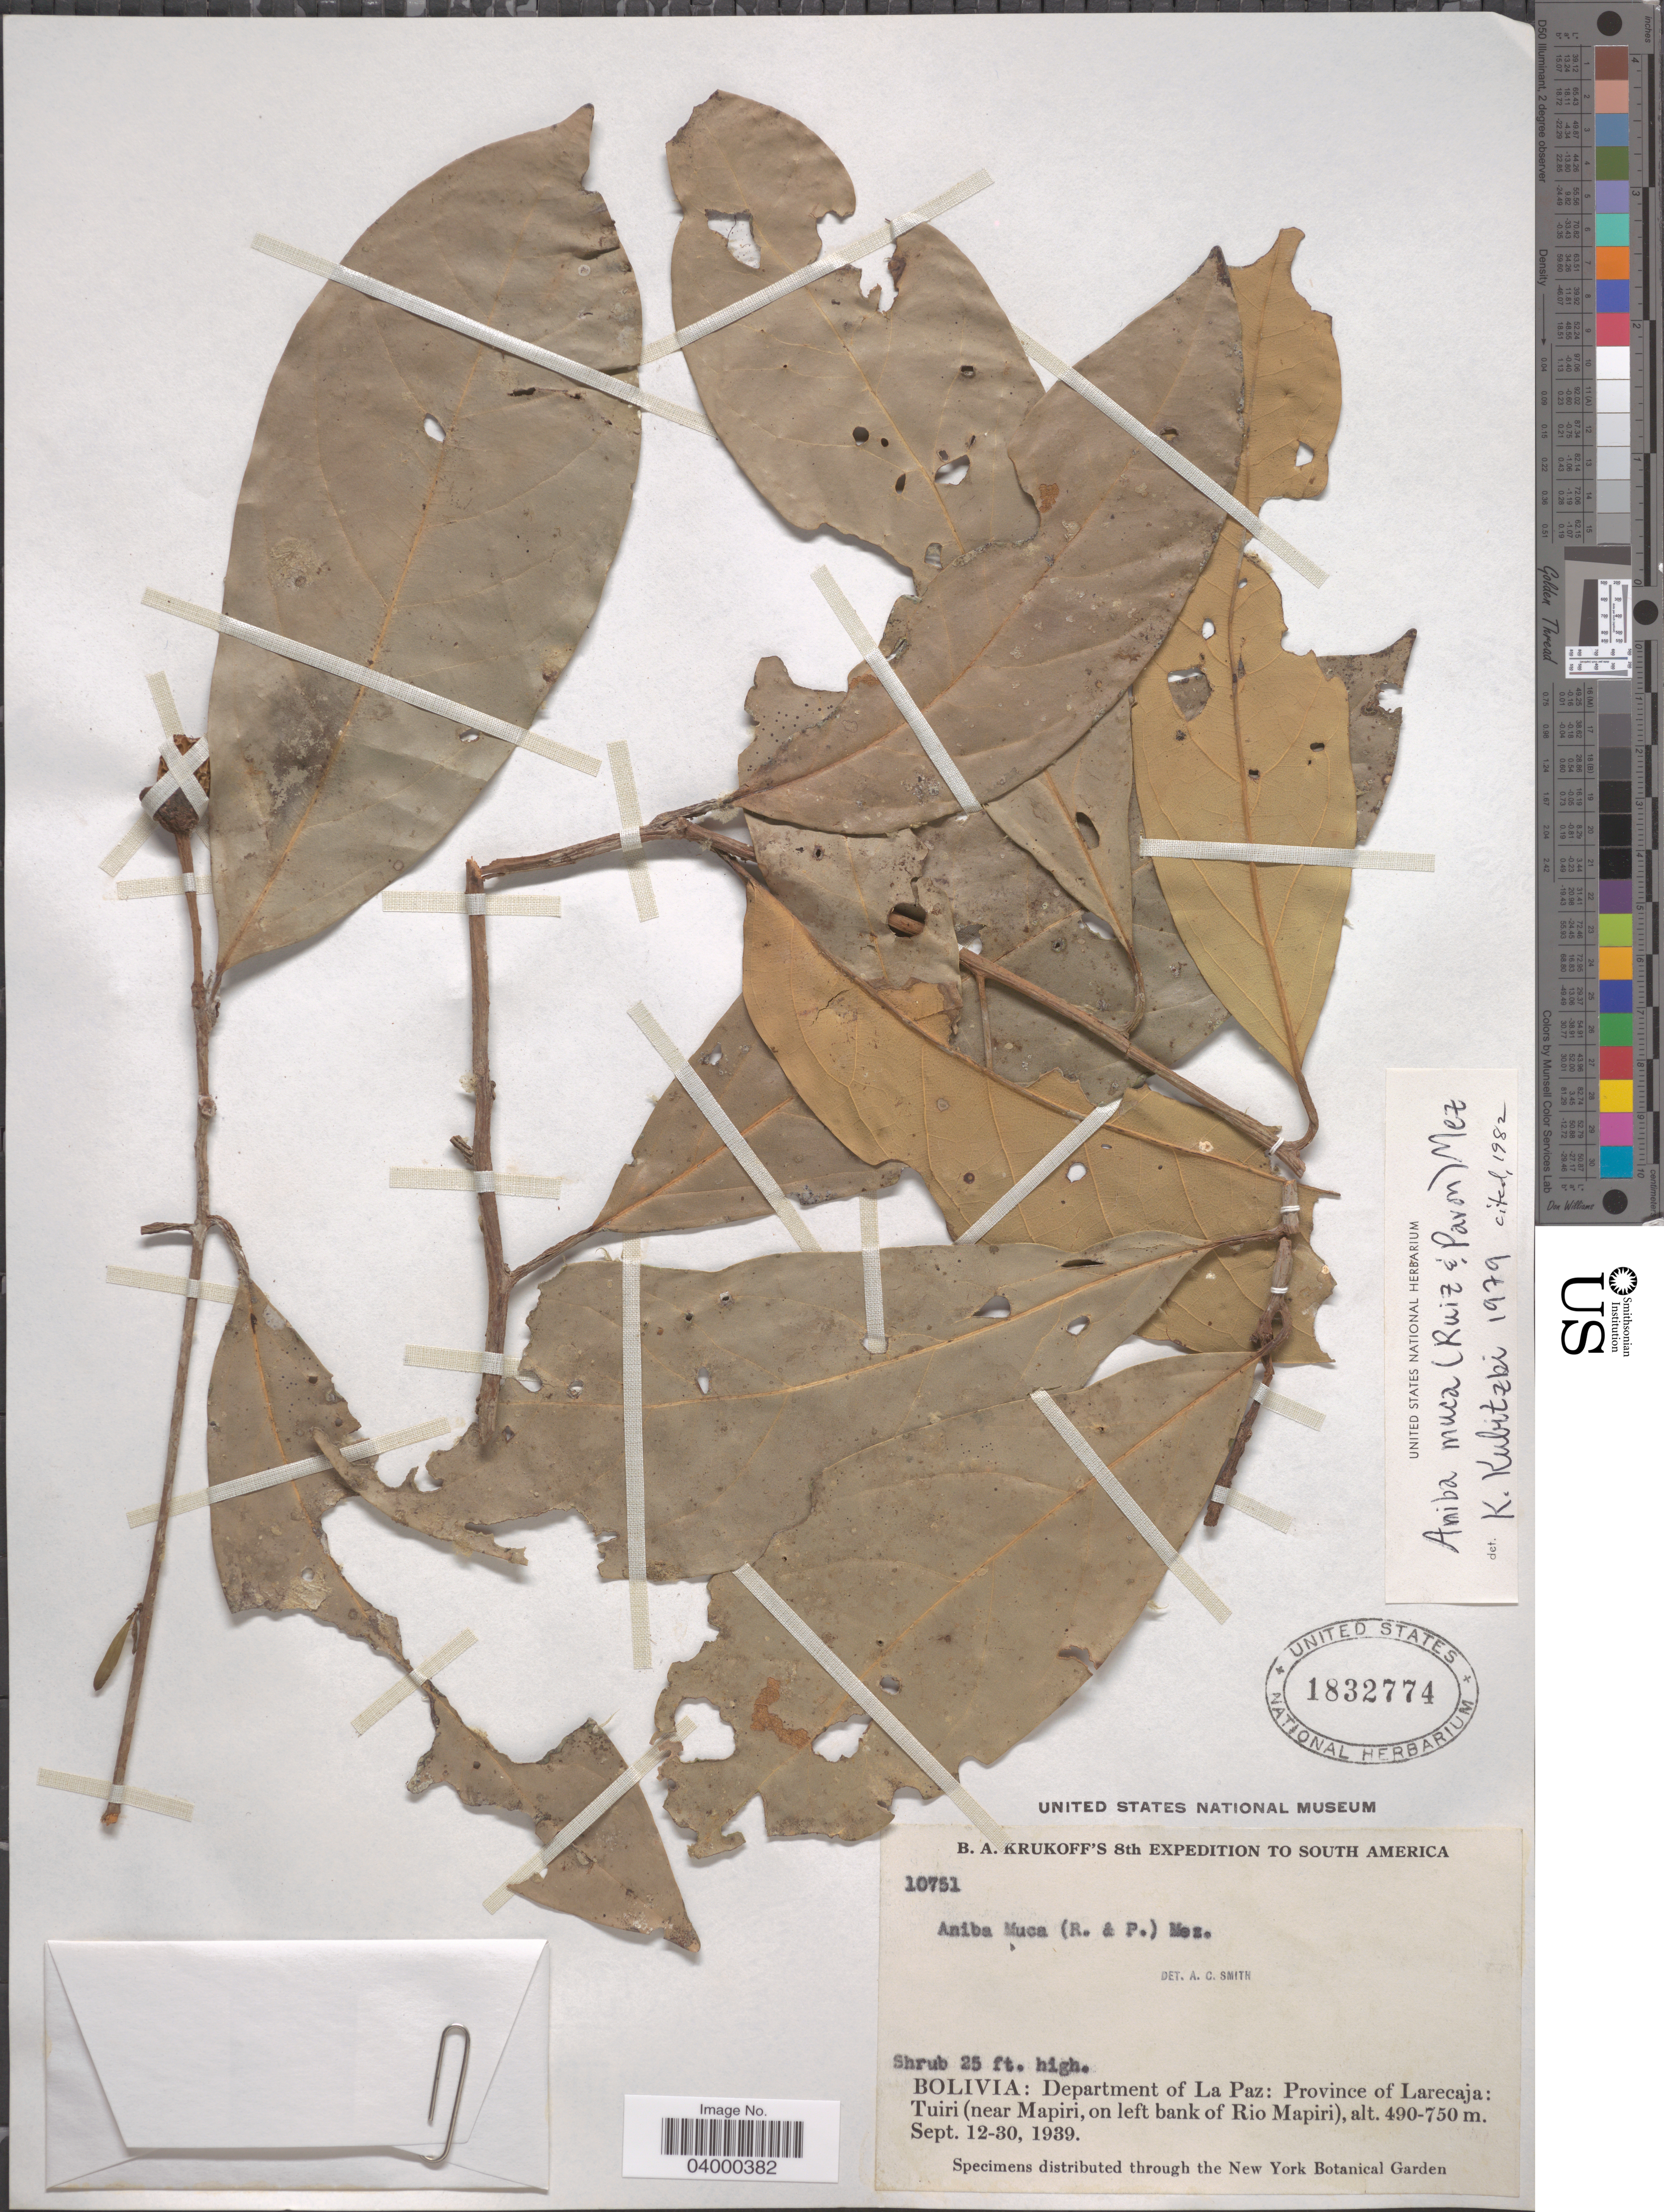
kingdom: Plantae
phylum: Tracheophyta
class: Magnoliopsida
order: Laurales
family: Lauraceae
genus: Aniba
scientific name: Aniba muca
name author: (Ruiz & Pav.) Mez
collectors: B. A. Krukoff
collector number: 10751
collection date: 1939-09-12/1939-09-30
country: Bolivia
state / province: La Paz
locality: Department of La Paz: Province of Larecaja: Tuiri (near Mapiri, on left bank of Rio Mapiri).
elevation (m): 490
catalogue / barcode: US 1832774